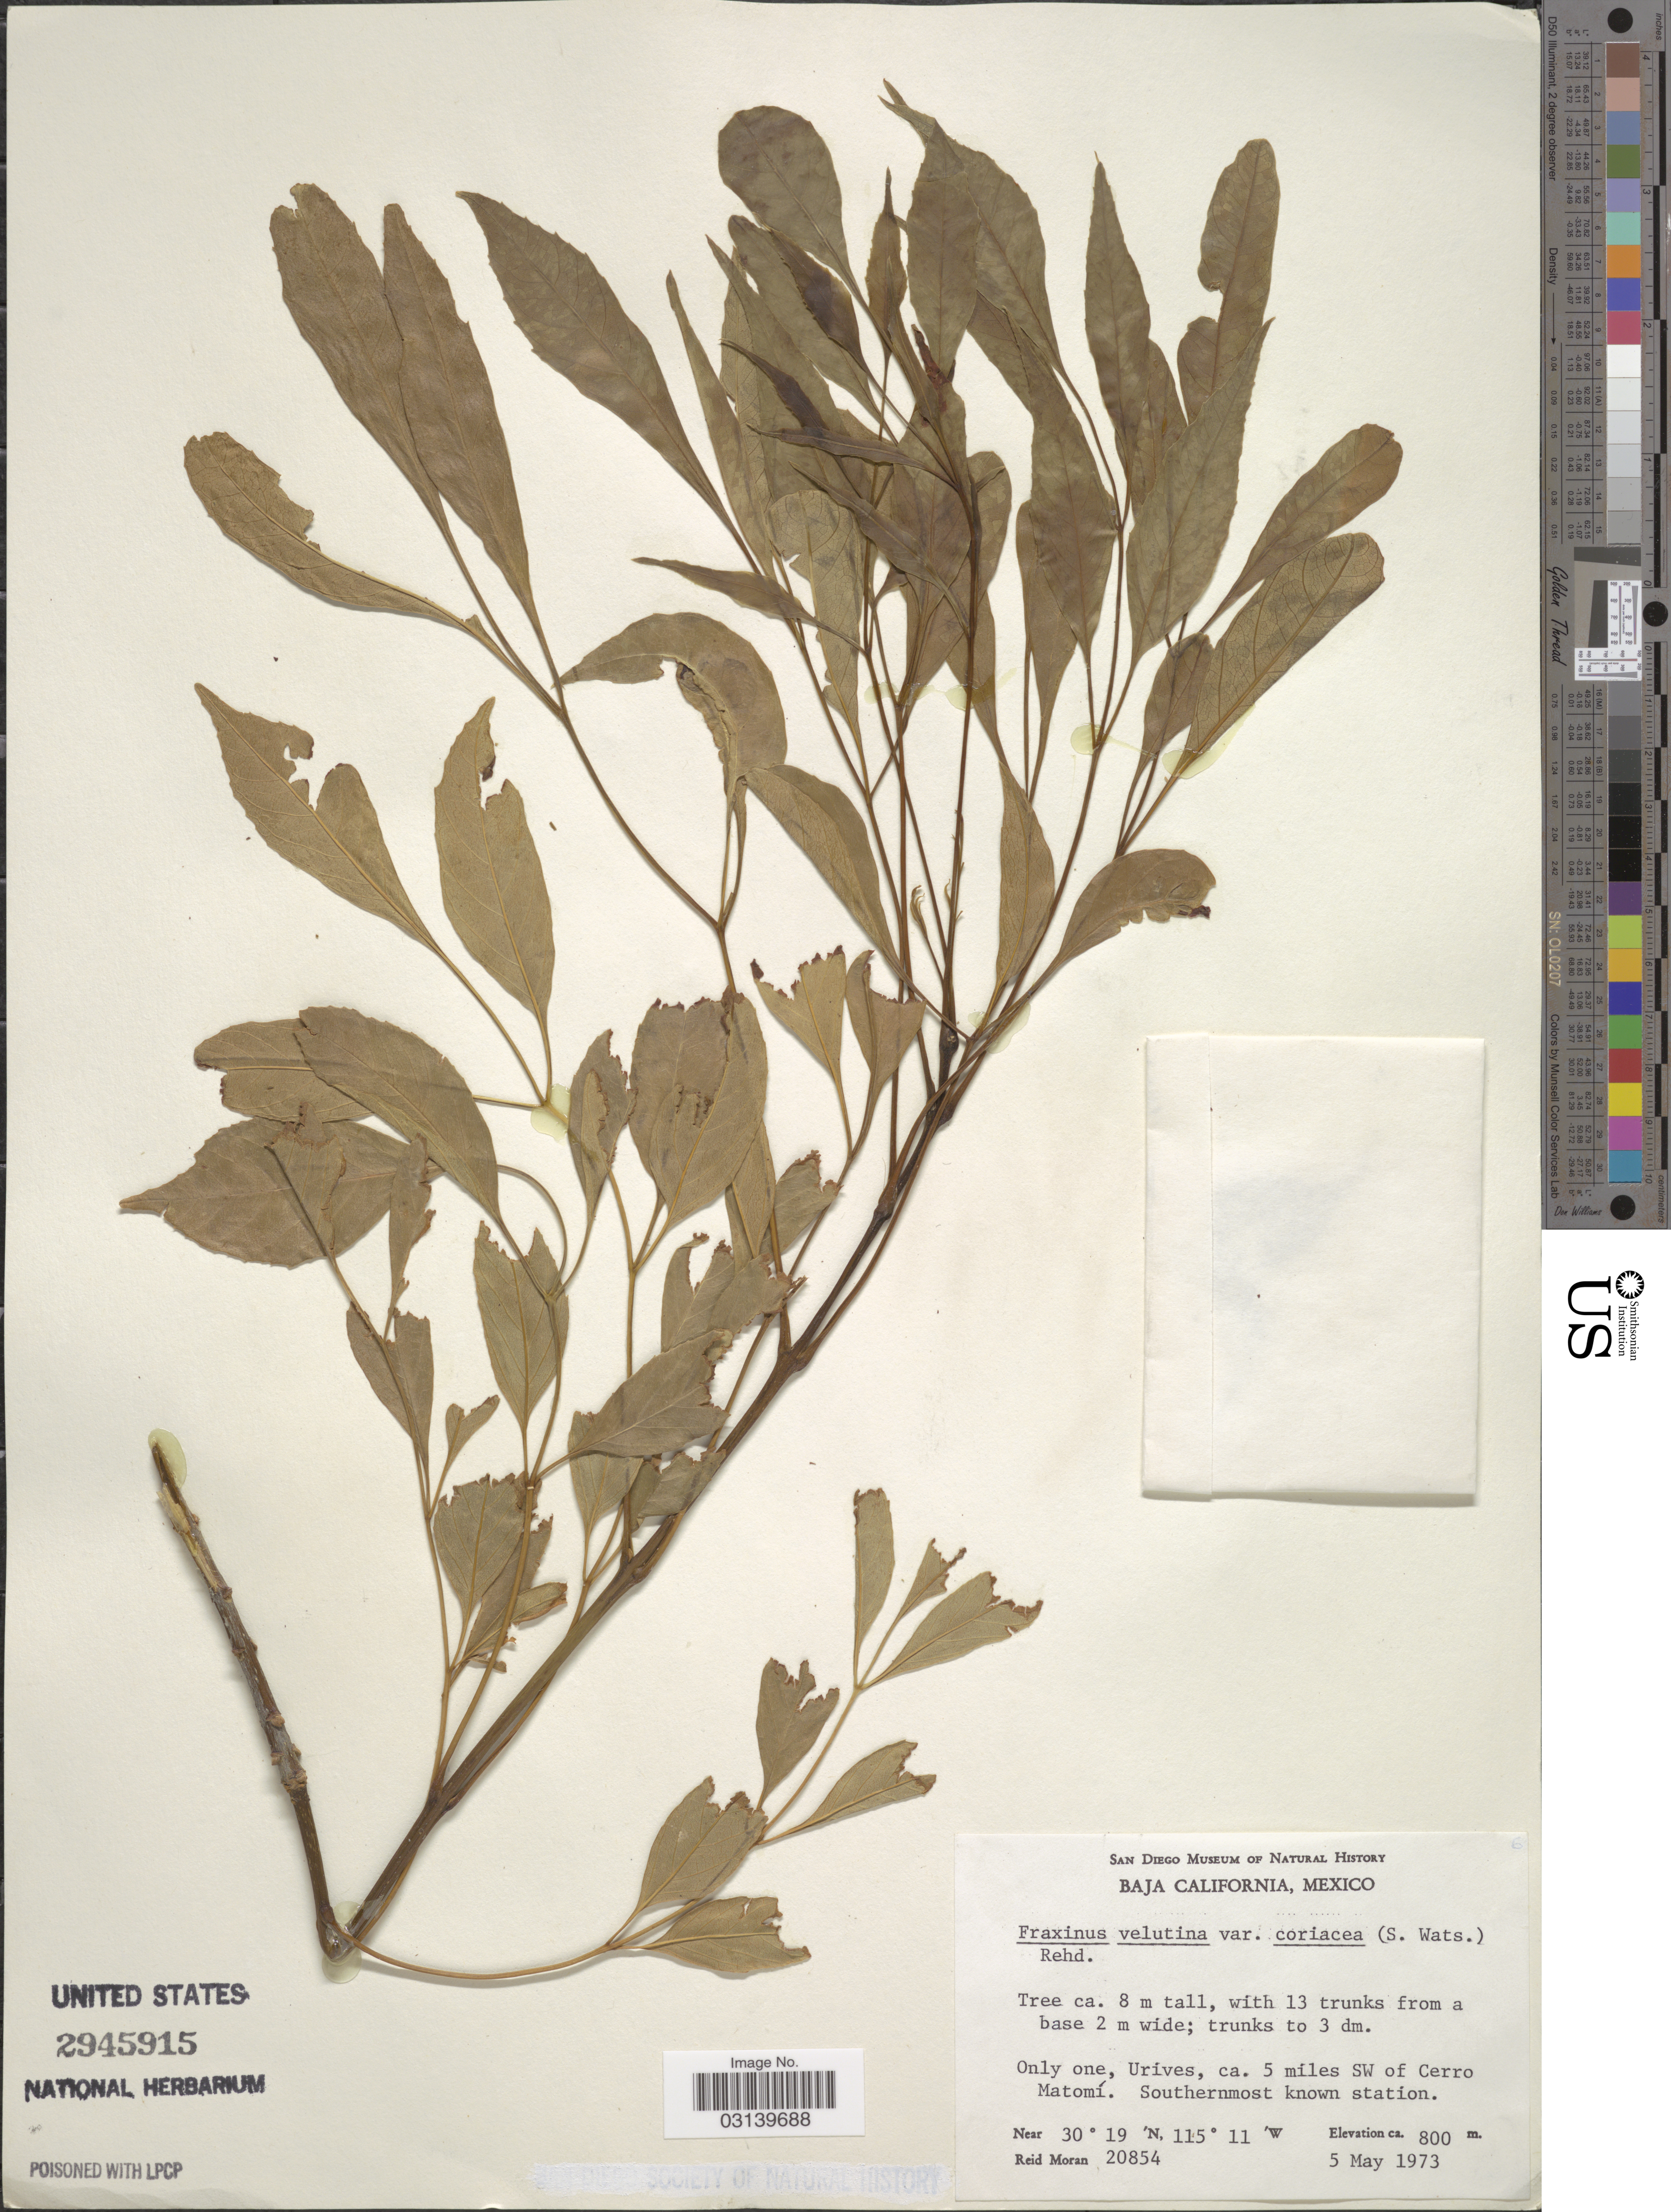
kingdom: Plantae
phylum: Tracheophyta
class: Magnoliopsida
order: Lamiales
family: Oleaceae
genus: Fraxinus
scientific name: Fraxinus velutina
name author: Torr.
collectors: R. Moran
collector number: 20854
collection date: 1973-05-05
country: Mexico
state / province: Baja California Norte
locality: Urives, ca. 5 miles SW of Cerro Matomí. Southernmost known station.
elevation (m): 800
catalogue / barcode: US 2945915